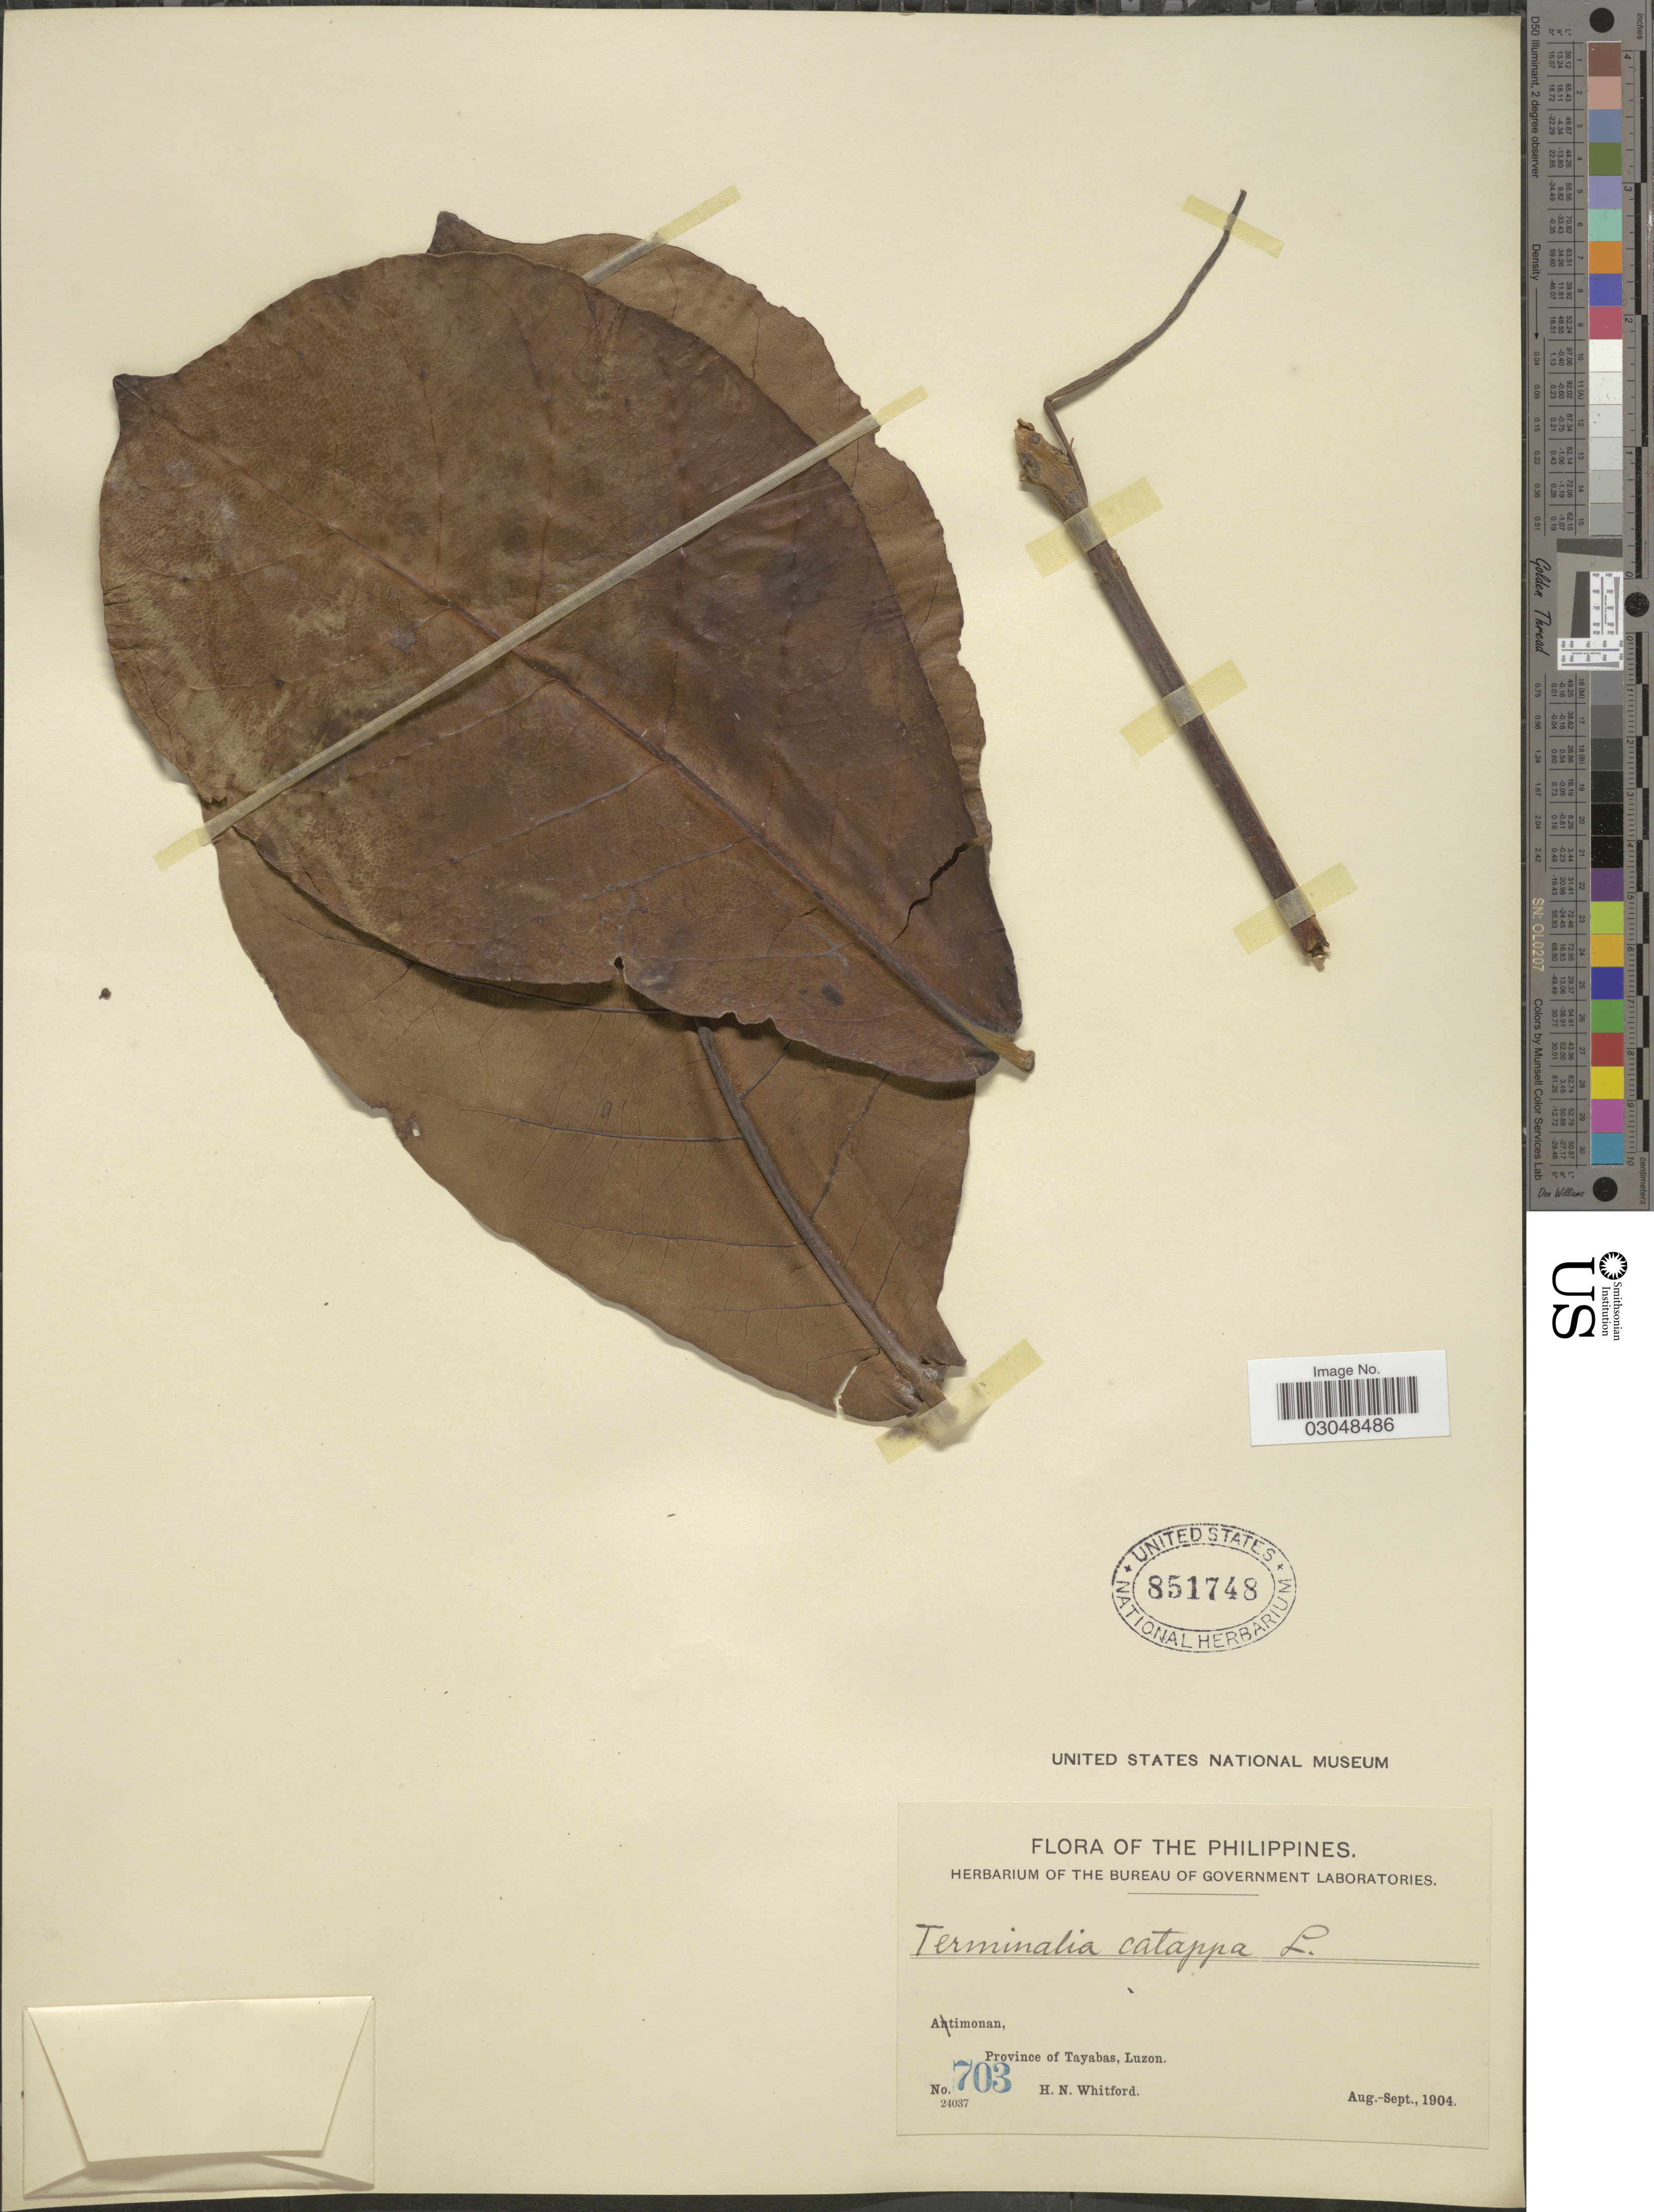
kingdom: Plantae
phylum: Tracheophyta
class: Magnoliopsida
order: Myrtales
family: Combretaceae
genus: Terminalia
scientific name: Terminalia catappa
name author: L.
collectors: H. N. Whitford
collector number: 703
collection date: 1904-08/1904-09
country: Philippines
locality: Atimonan, Province of Tayabas, Luzon.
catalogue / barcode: US 841748